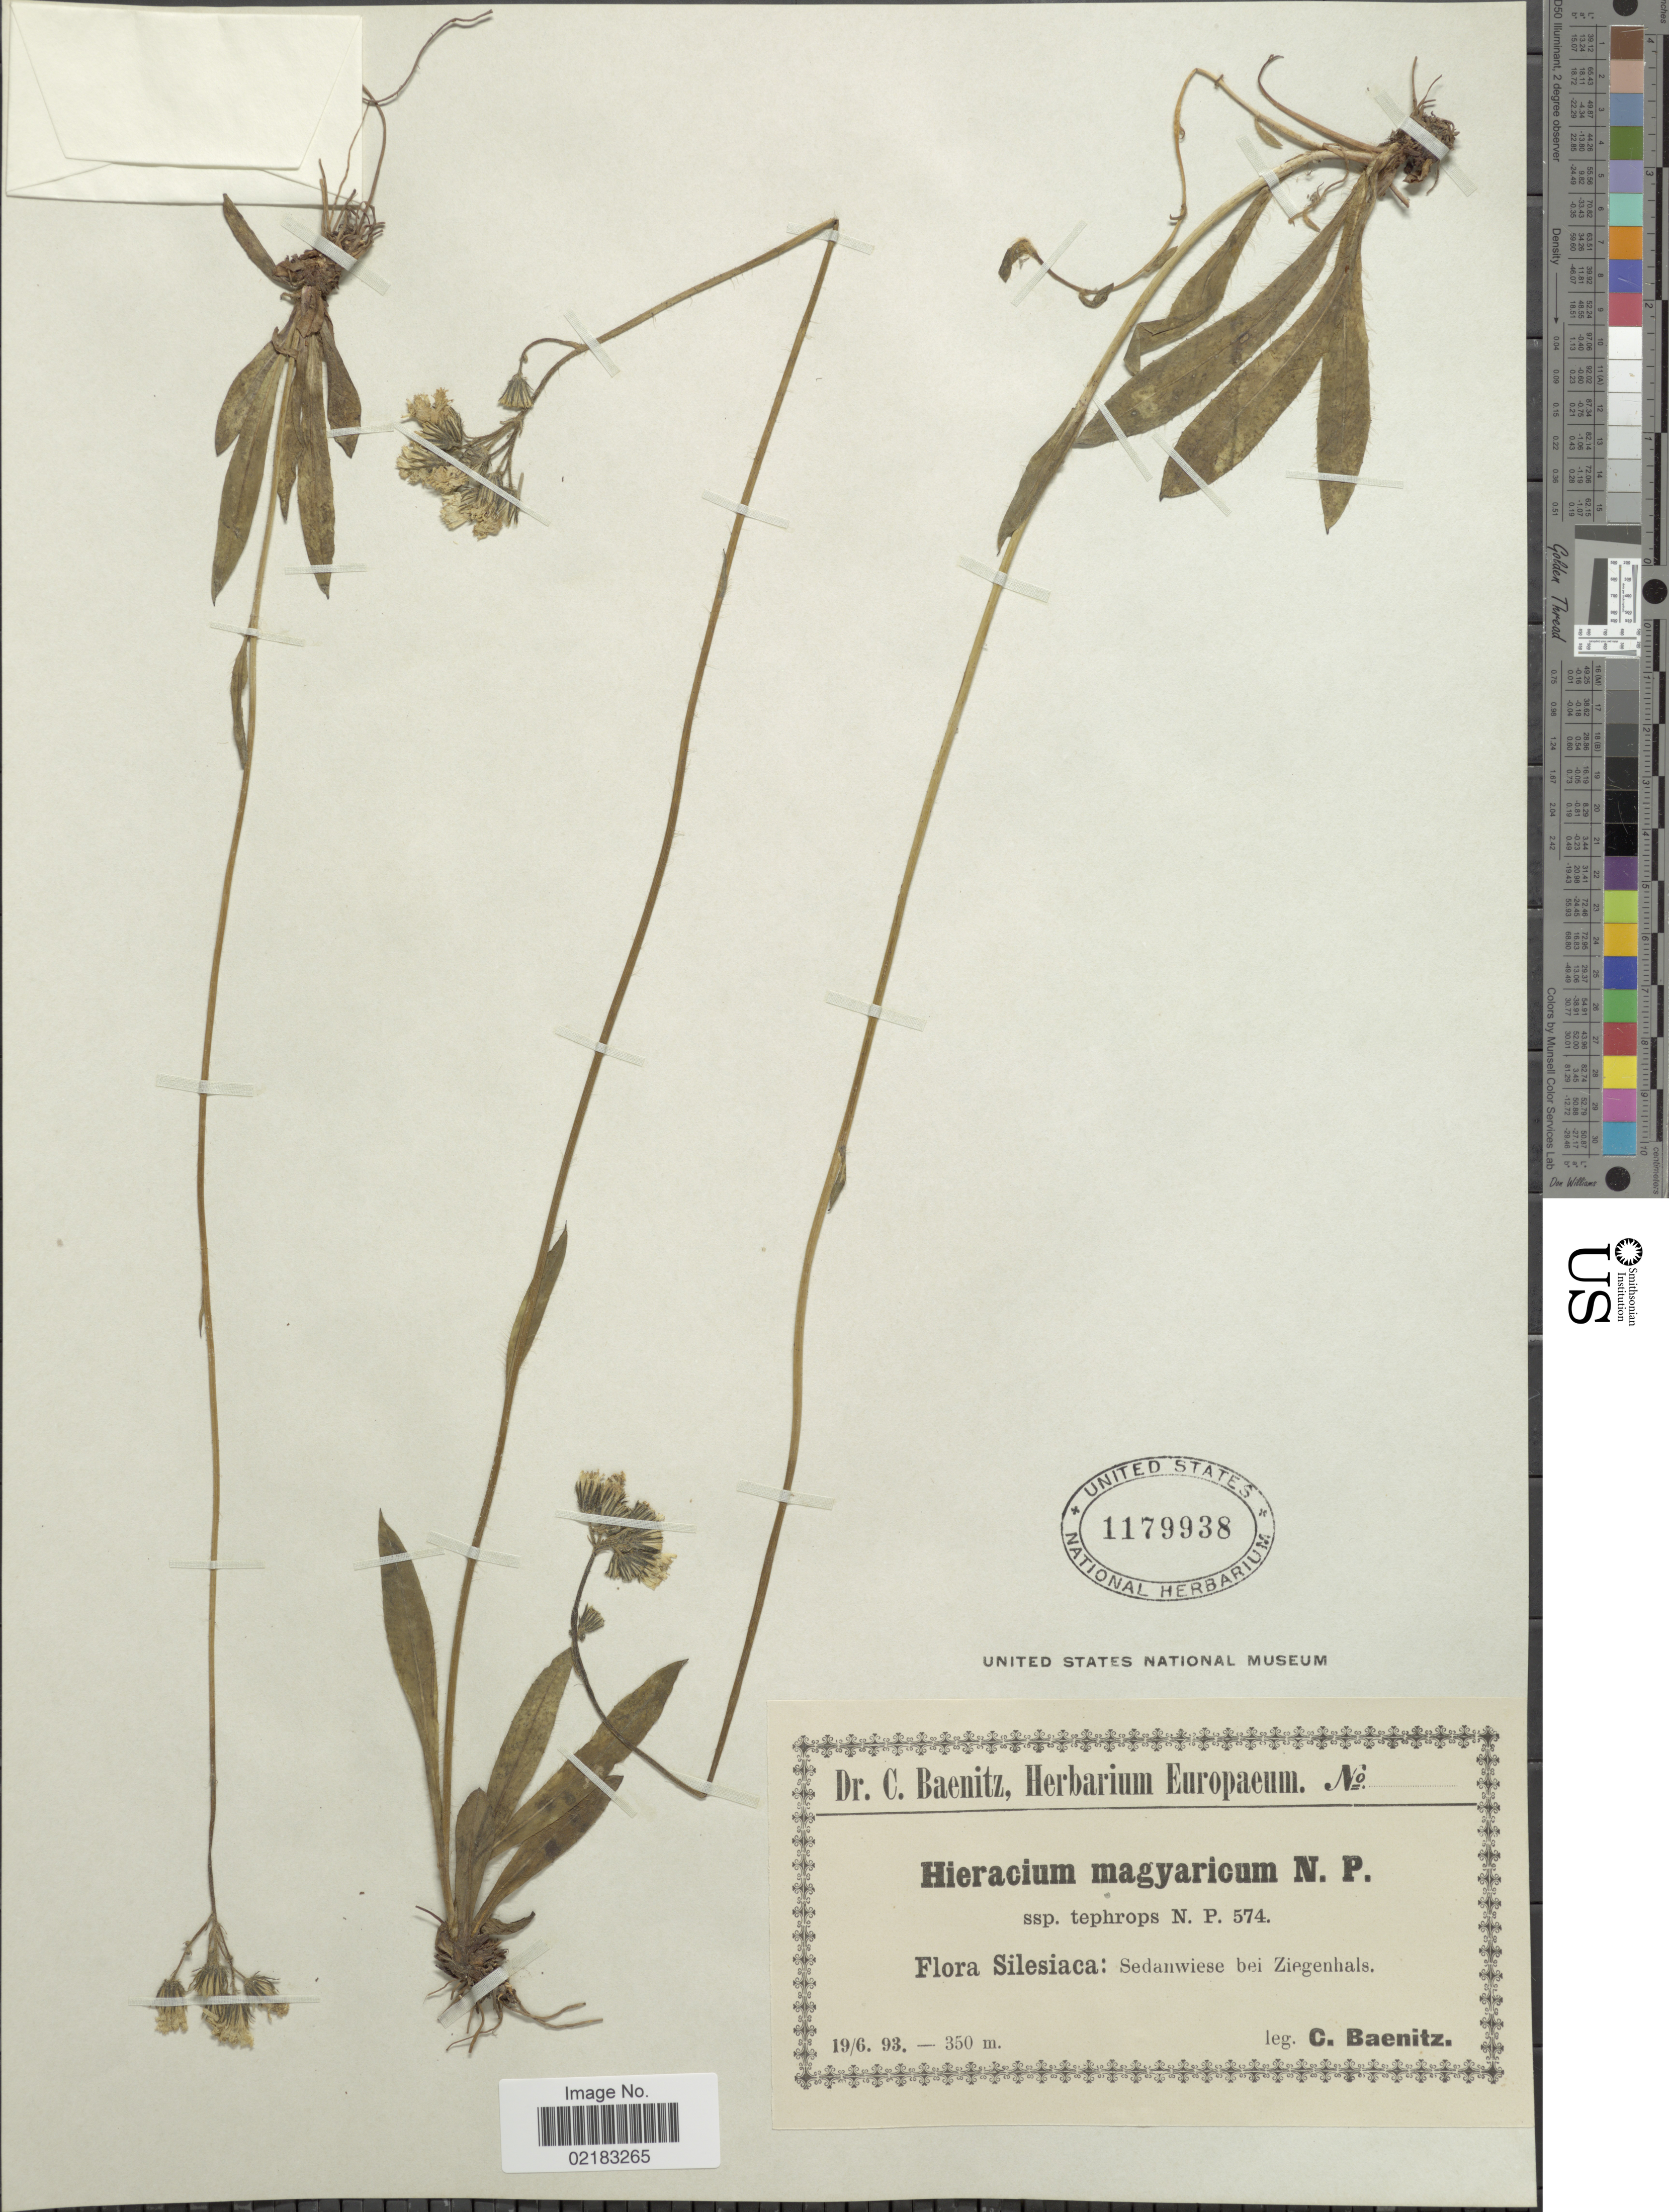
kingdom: Plantae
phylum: Tracheophyta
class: Magnoliopsida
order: Asterales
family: Asteraceae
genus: Pilosella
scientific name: Pilosella piloselloides subsp. magyarica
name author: (Peter) S. Bräut. & Greuter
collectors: C. G. Baenitz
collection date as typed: Transcribed d/m/y: 19/6/93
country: Poland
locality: Silesiaca: Sedanwiese bei Ziegenhals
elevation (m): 350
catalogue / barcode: US 1179938